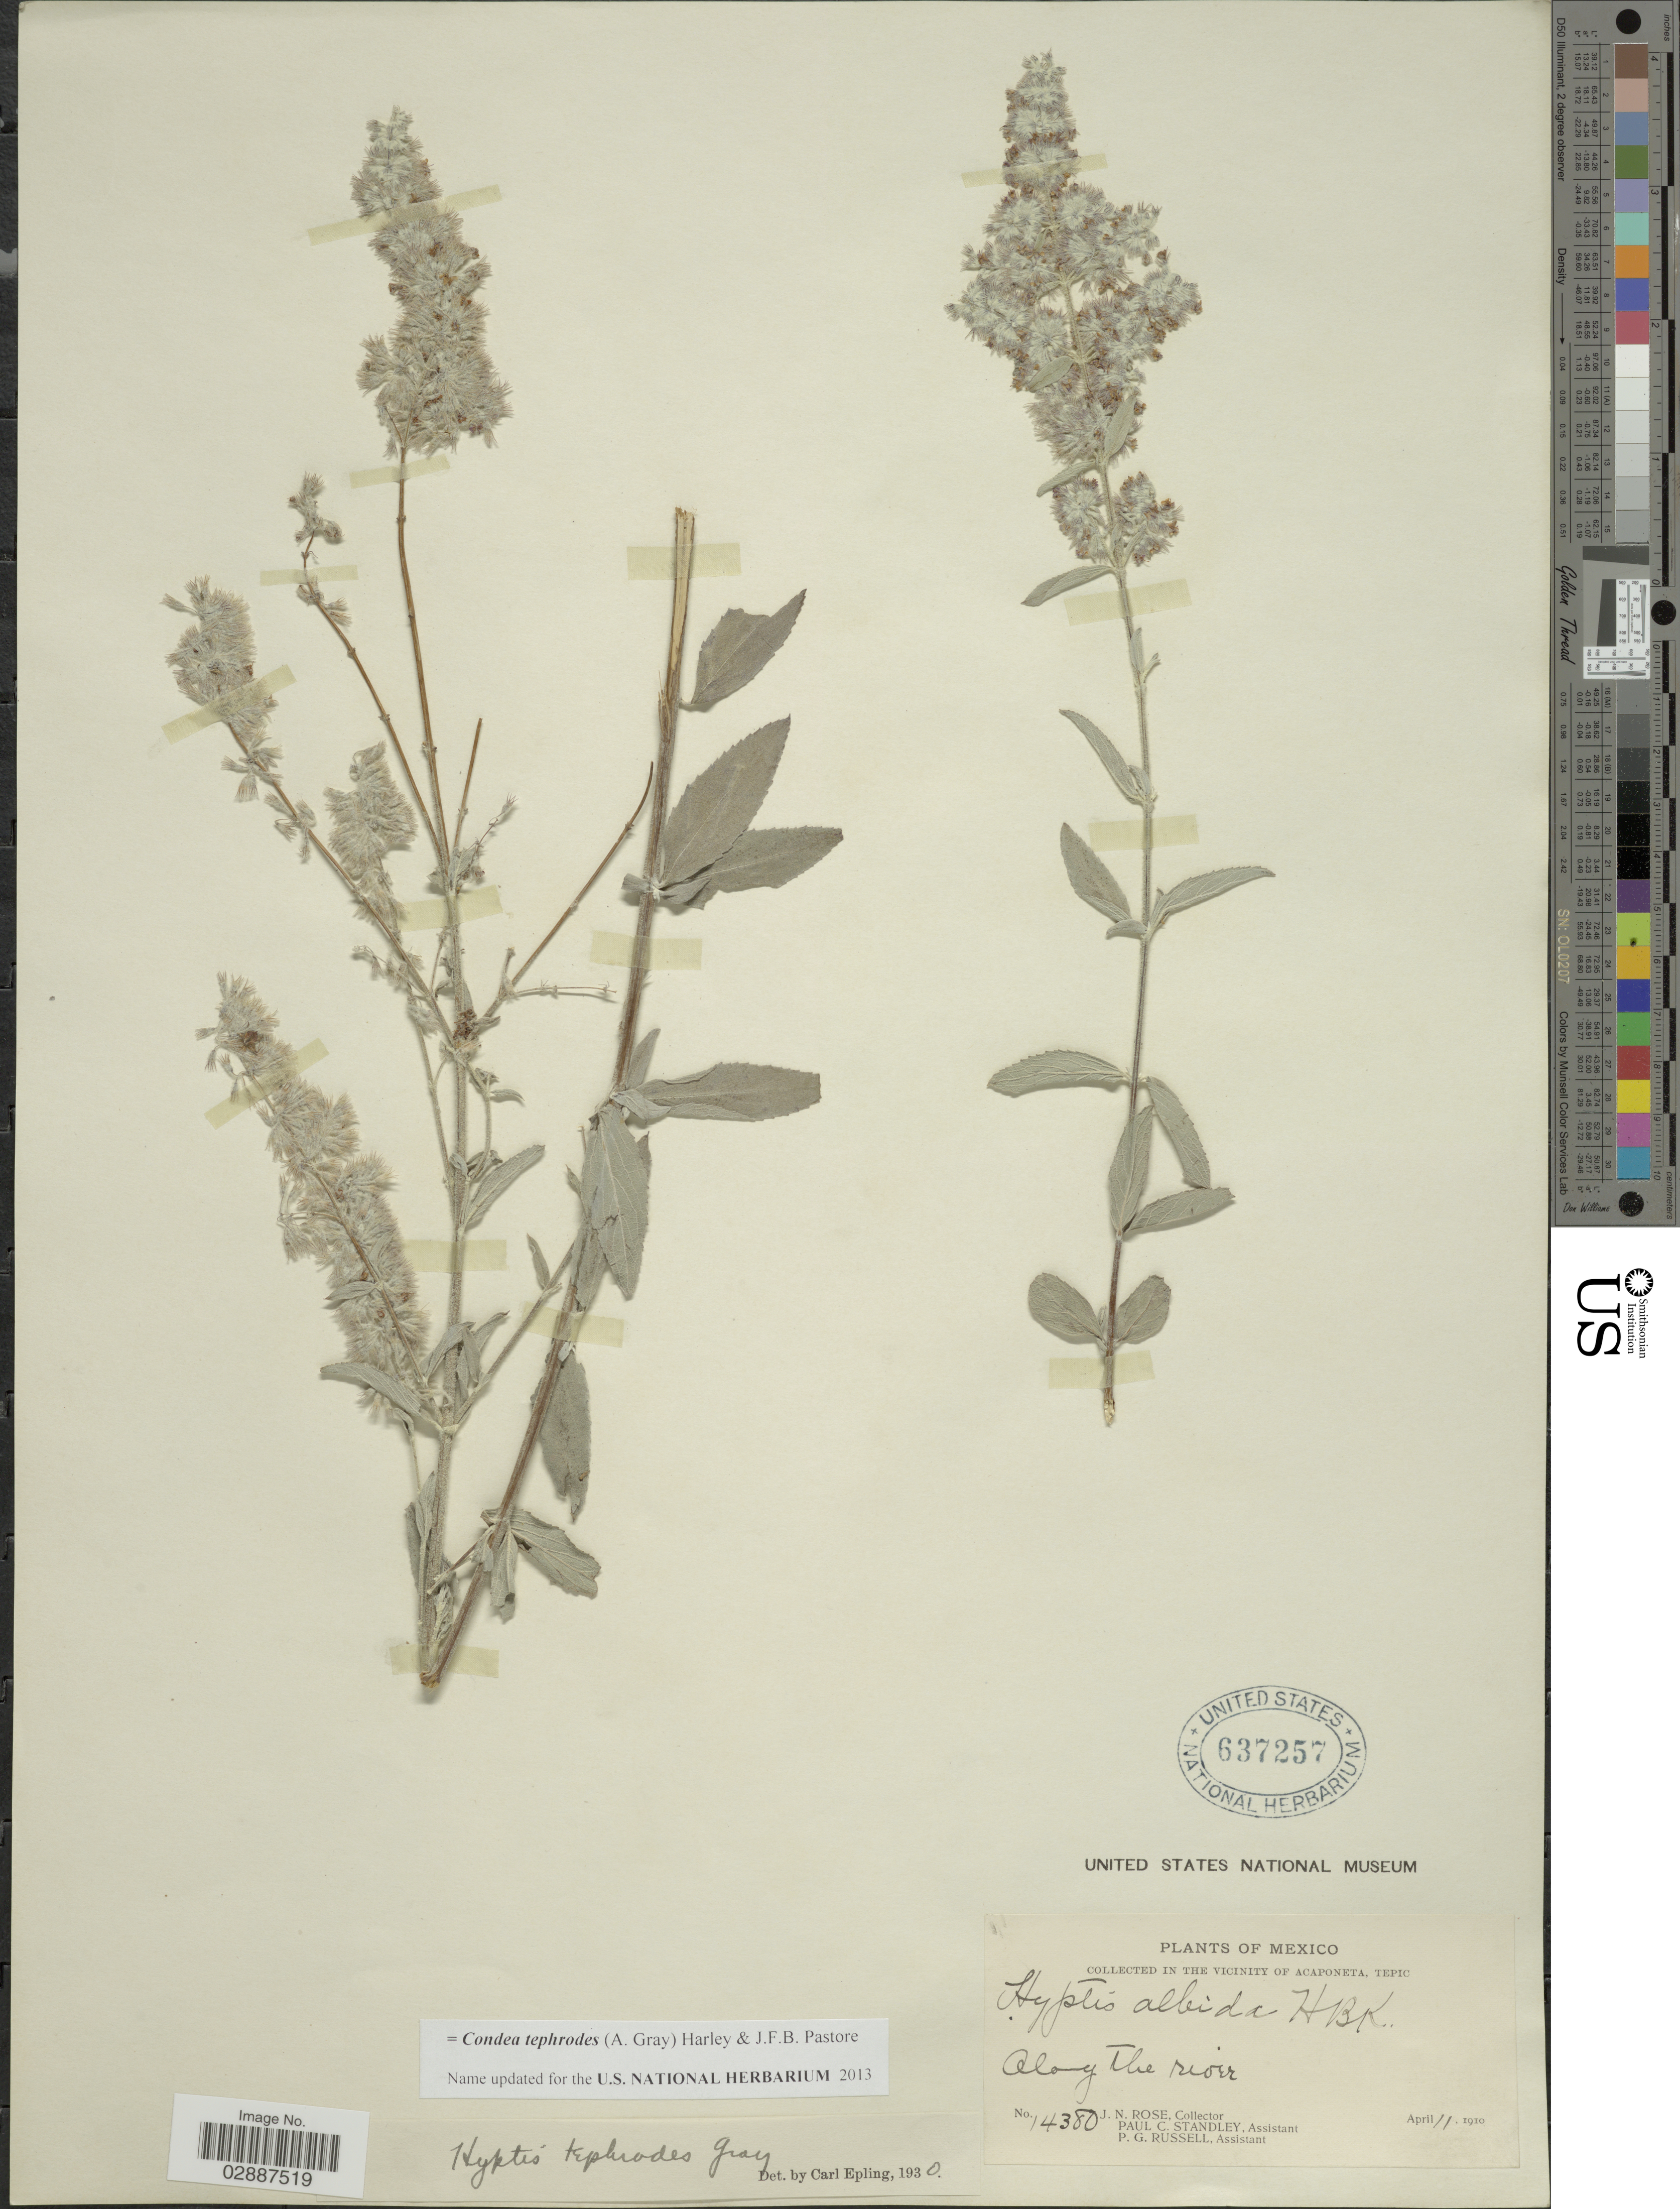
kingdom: Plantae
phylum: Tracheophyta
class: Magnoliopsida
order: Lamiales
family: Lamiaceae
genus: Condea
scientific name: Condea tephrodes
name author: (A. Gray) Harley & J.F.B. Pastore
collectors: J. N. Rose, P. C. Standley & P. G. Russell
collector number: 14380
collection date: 1910-04-11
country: Mexico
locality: In the vicinity of Acaponeta, Tepic. Along the river.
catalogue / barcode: US 637257